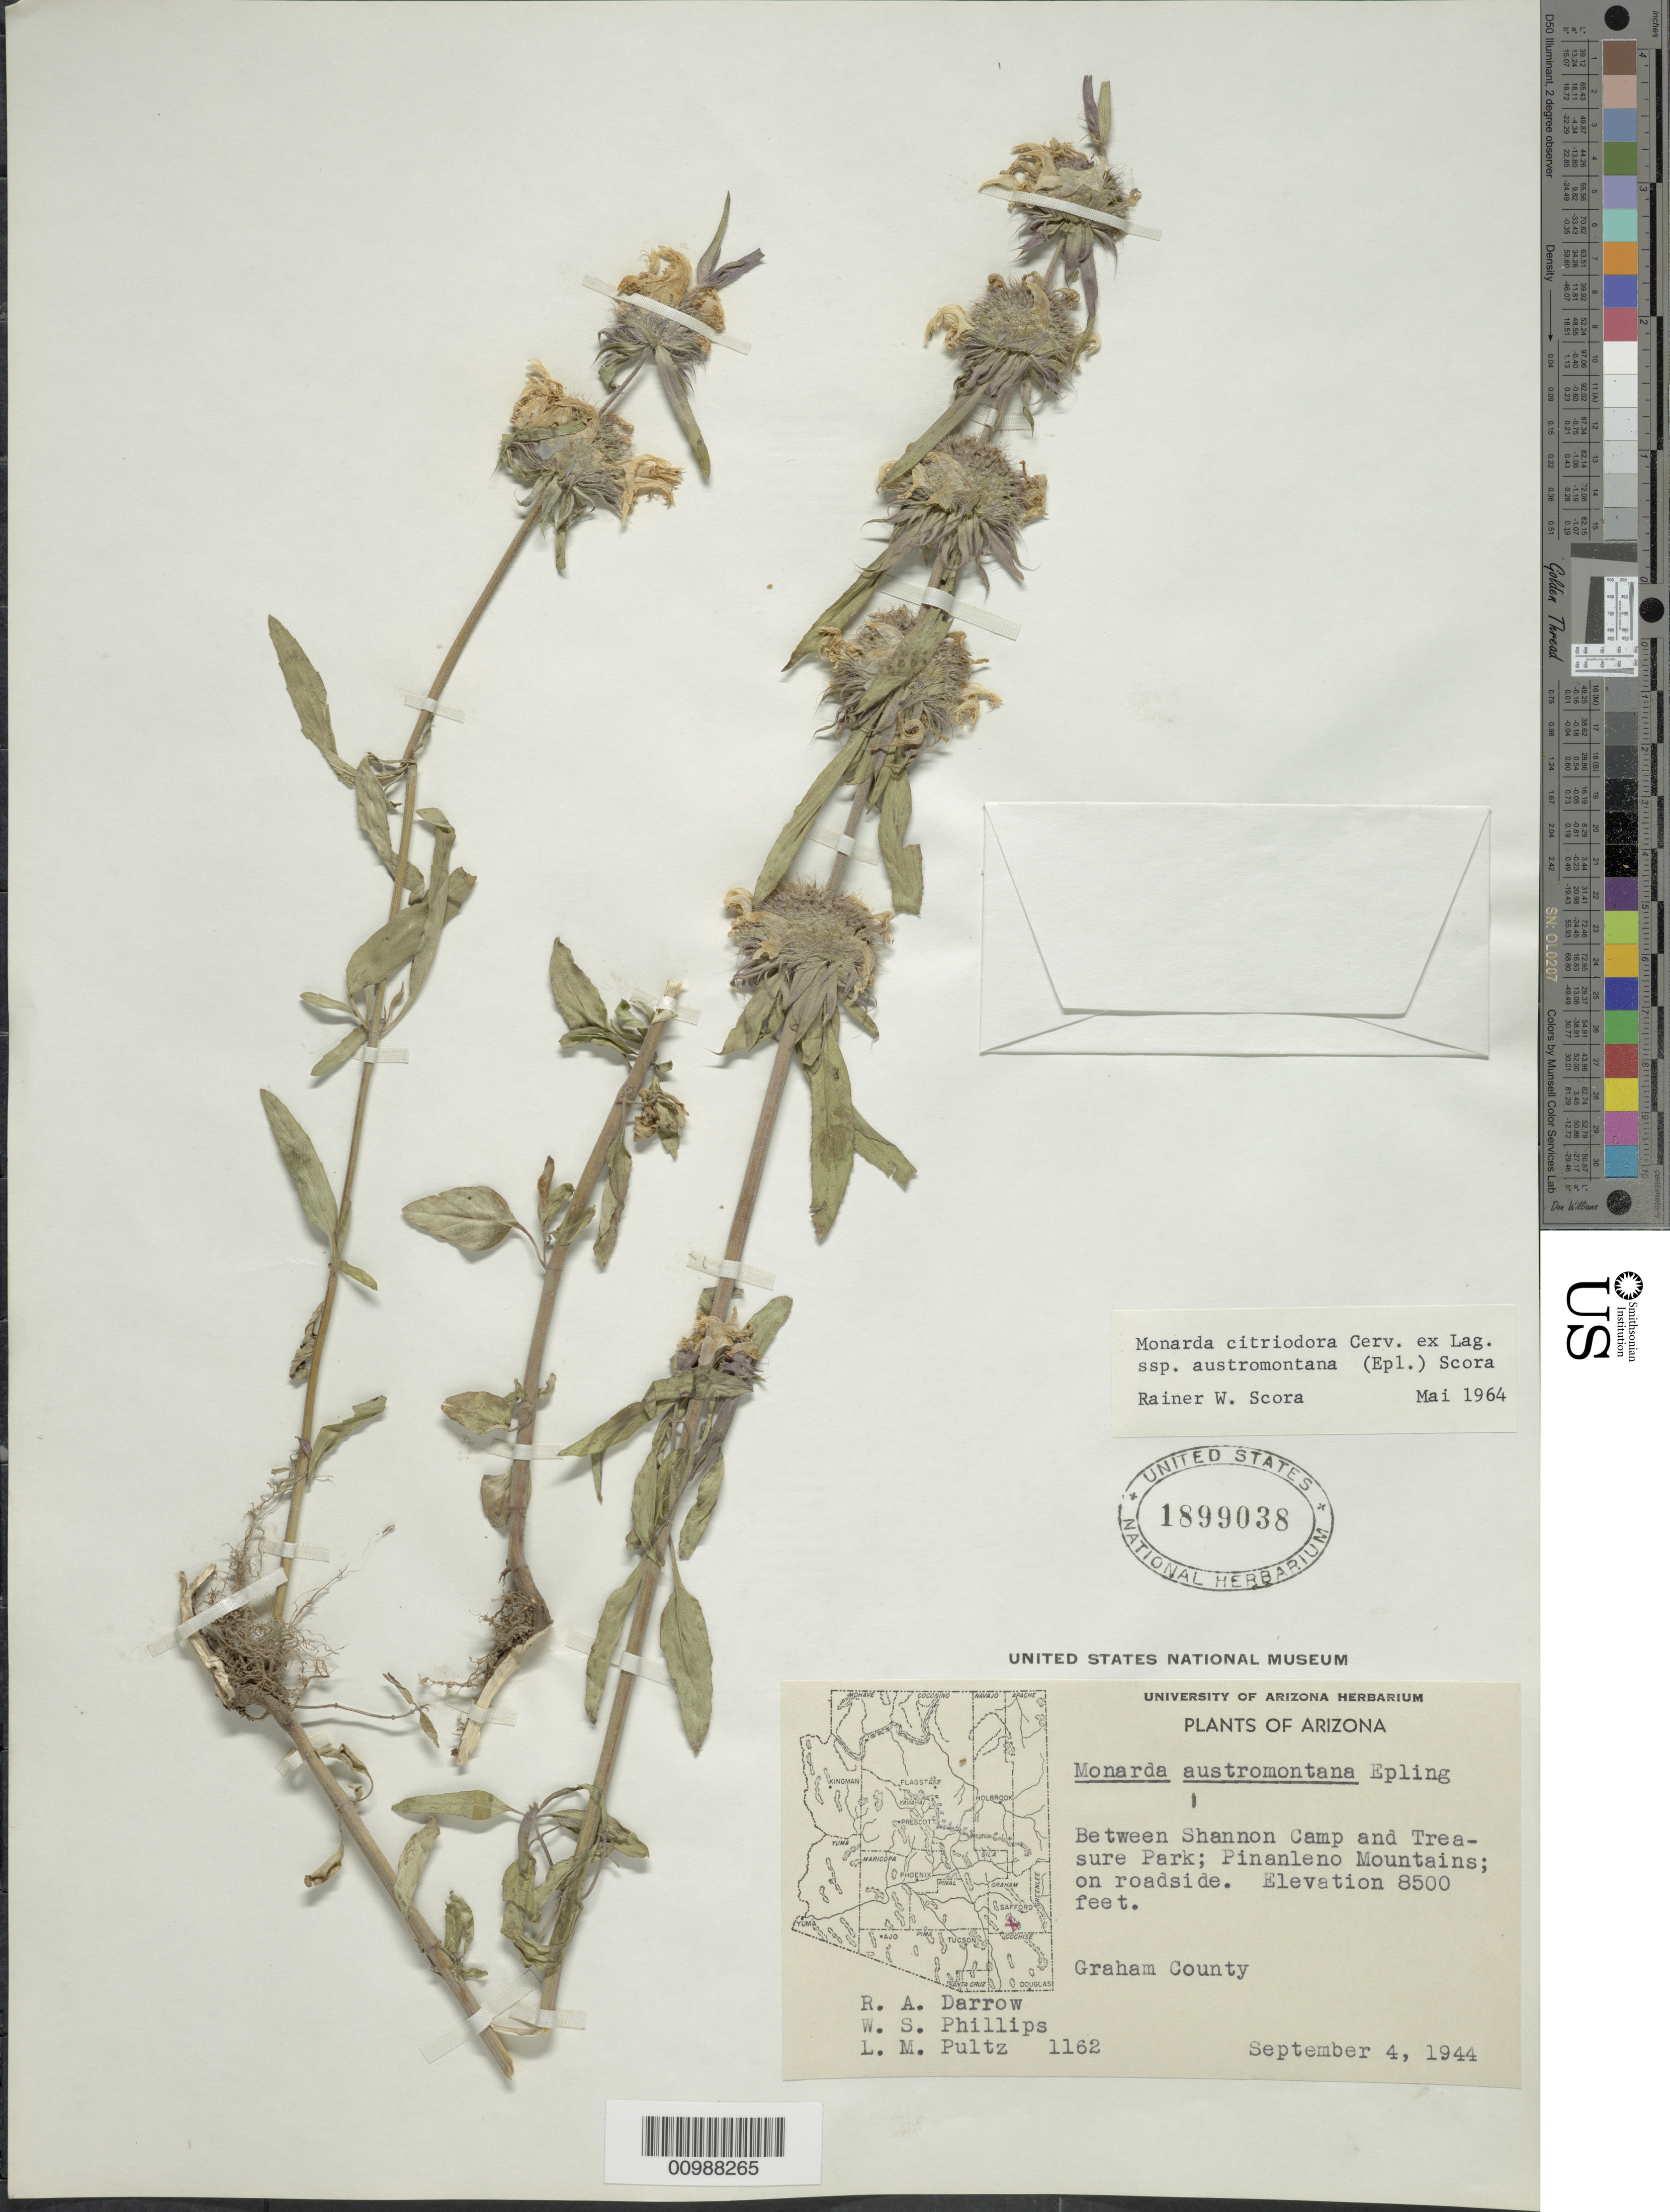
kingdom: Plantae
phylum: Tracheophyta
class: Magnoliopsida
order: Lamiales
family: Lamiaceae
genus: Monarda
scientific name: Monarda citriodora subsp. austromontana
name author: (Epling) Scora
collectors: R. A. Darrow & W. S. Phillips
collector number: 1162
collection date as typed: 04 Sep 1944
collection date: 1944-09-04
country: United States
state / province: Arizona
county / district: Graham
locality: Between Shannon camp and Treasure Park; Pinanleno Mountains on roadside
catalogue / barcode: US 1899038